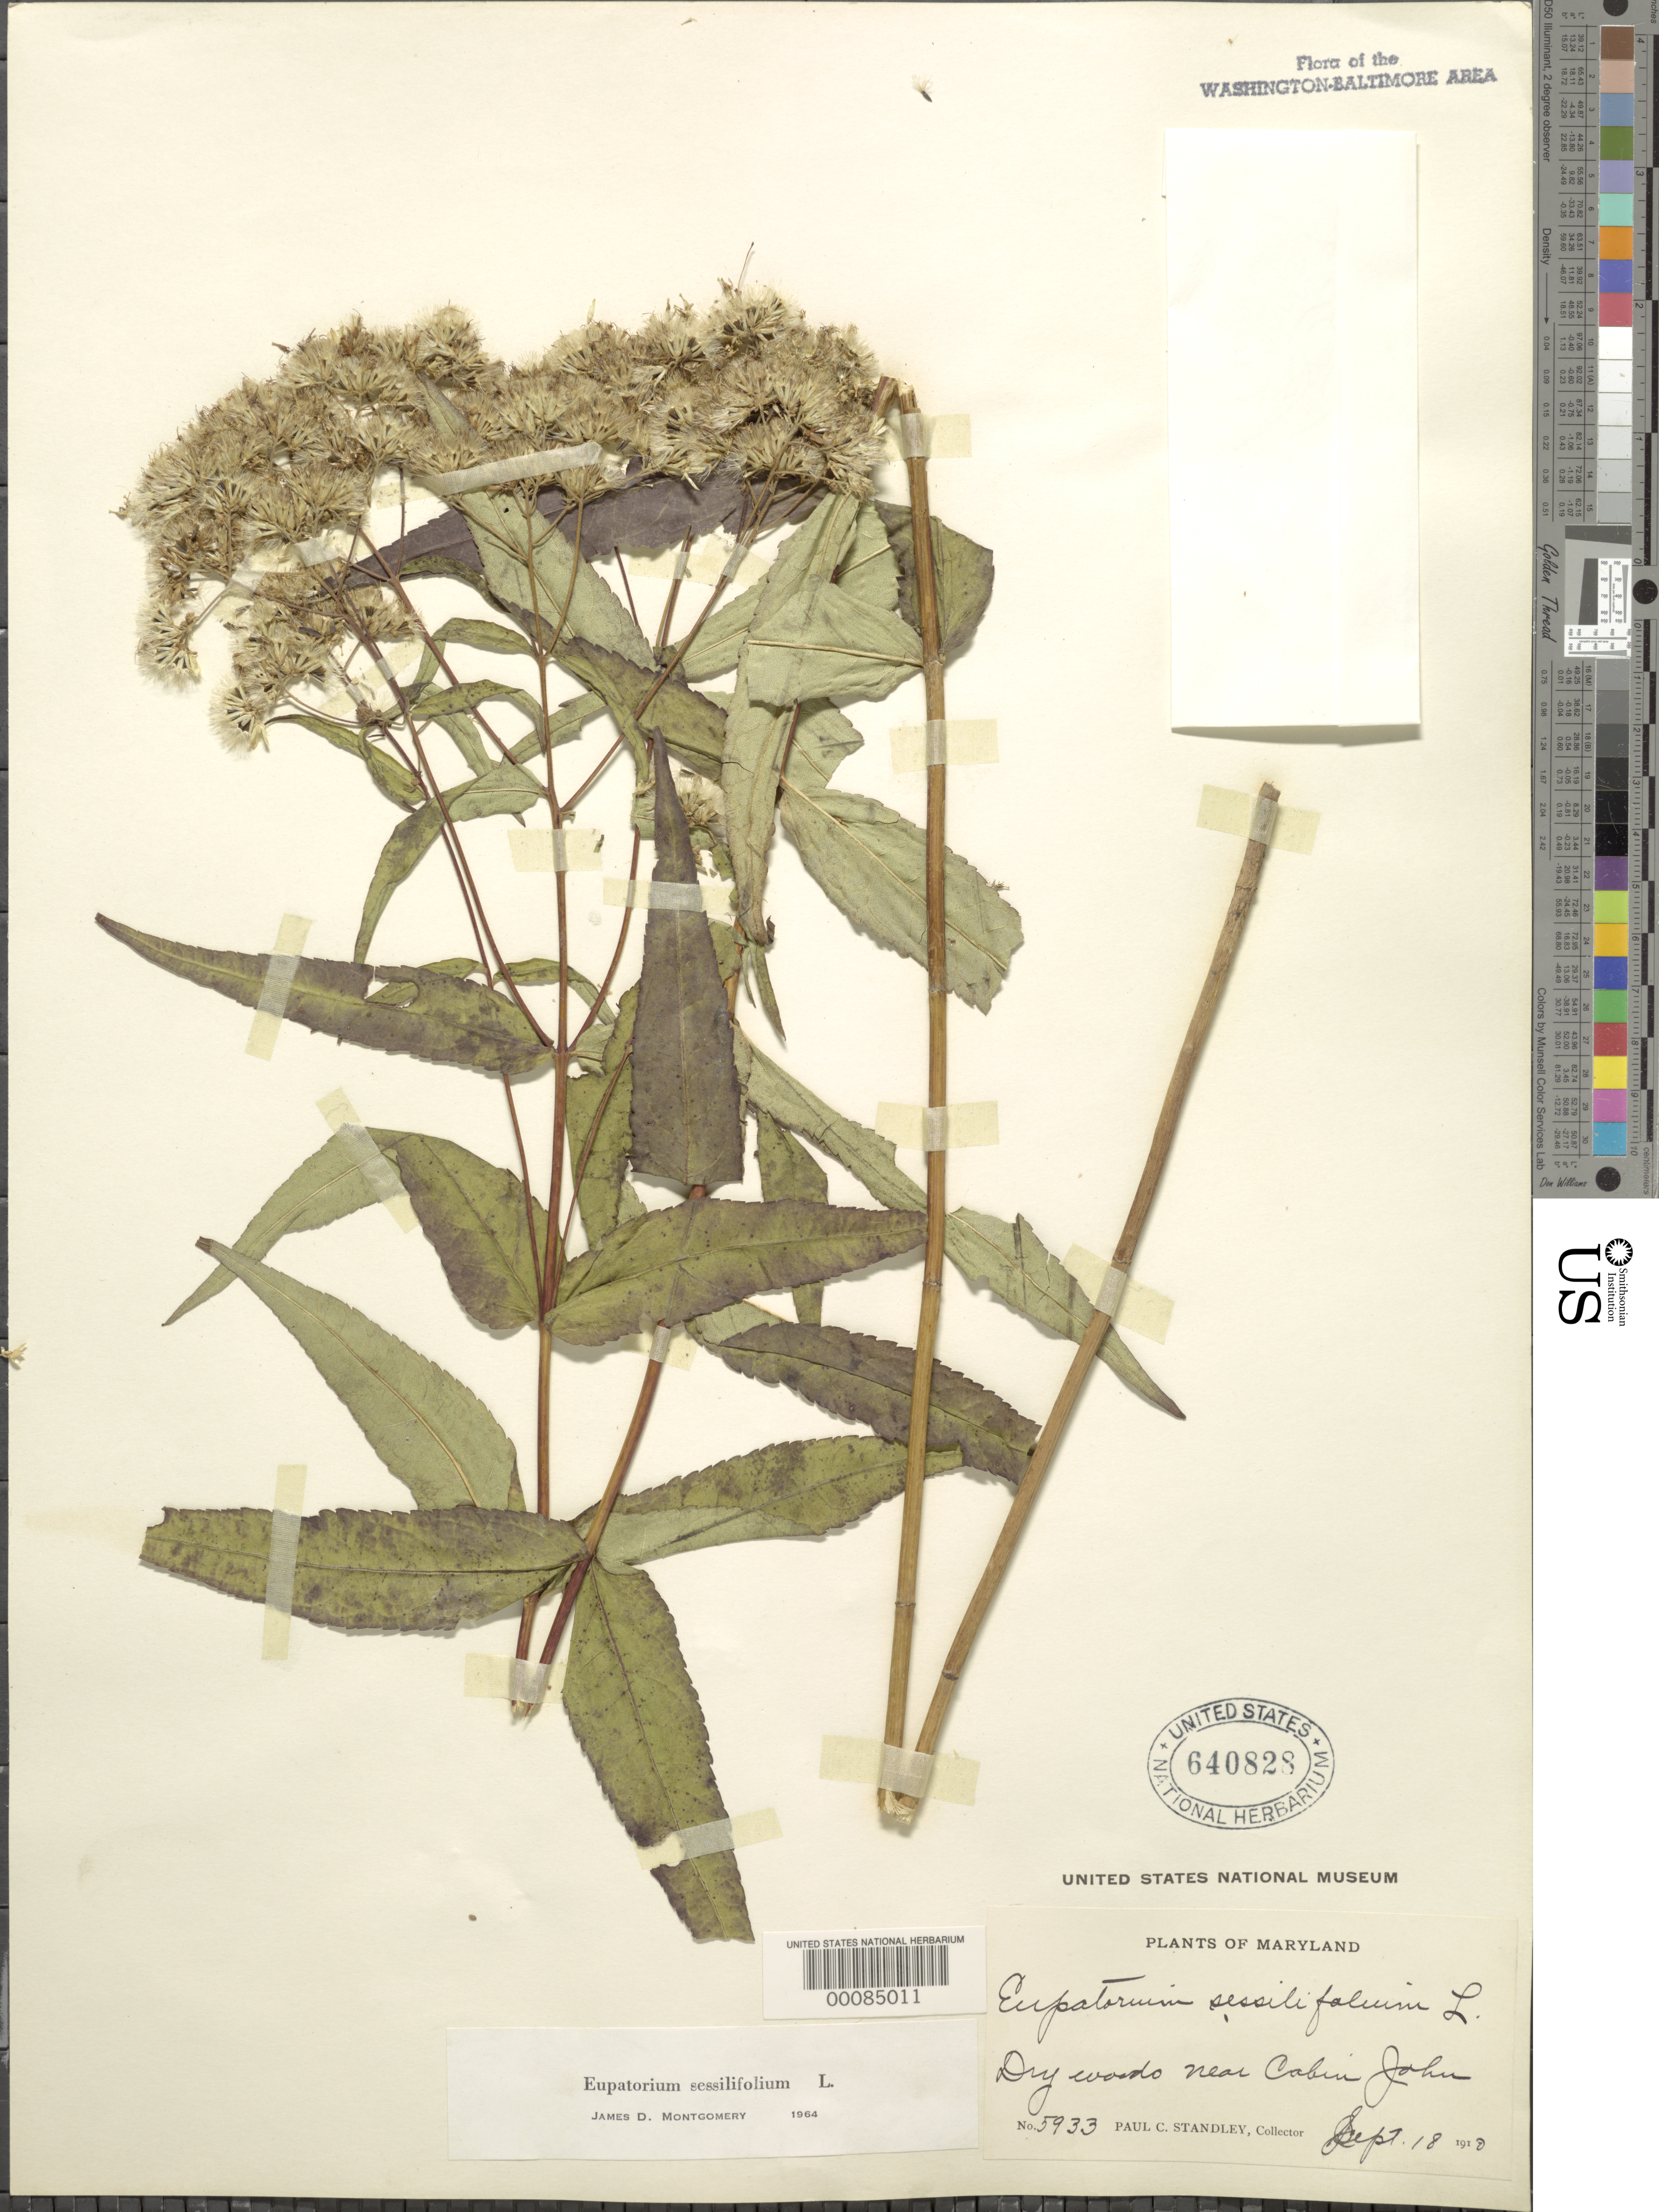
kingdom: Plantae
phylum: Tracheophyta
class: Magnoliopsida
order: Asterales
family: Asteraceae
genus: Eupatorium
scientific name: Eupatorium sessilifolium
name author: L.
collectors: P. C. Standley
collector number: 5933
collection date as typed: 18 Sep 1910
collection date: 1910-09-18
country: United States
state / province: Maryland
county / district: Montgomery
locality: Cabin John vicinity C. & O. Canal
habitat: Dry woods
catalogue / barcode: US 640828